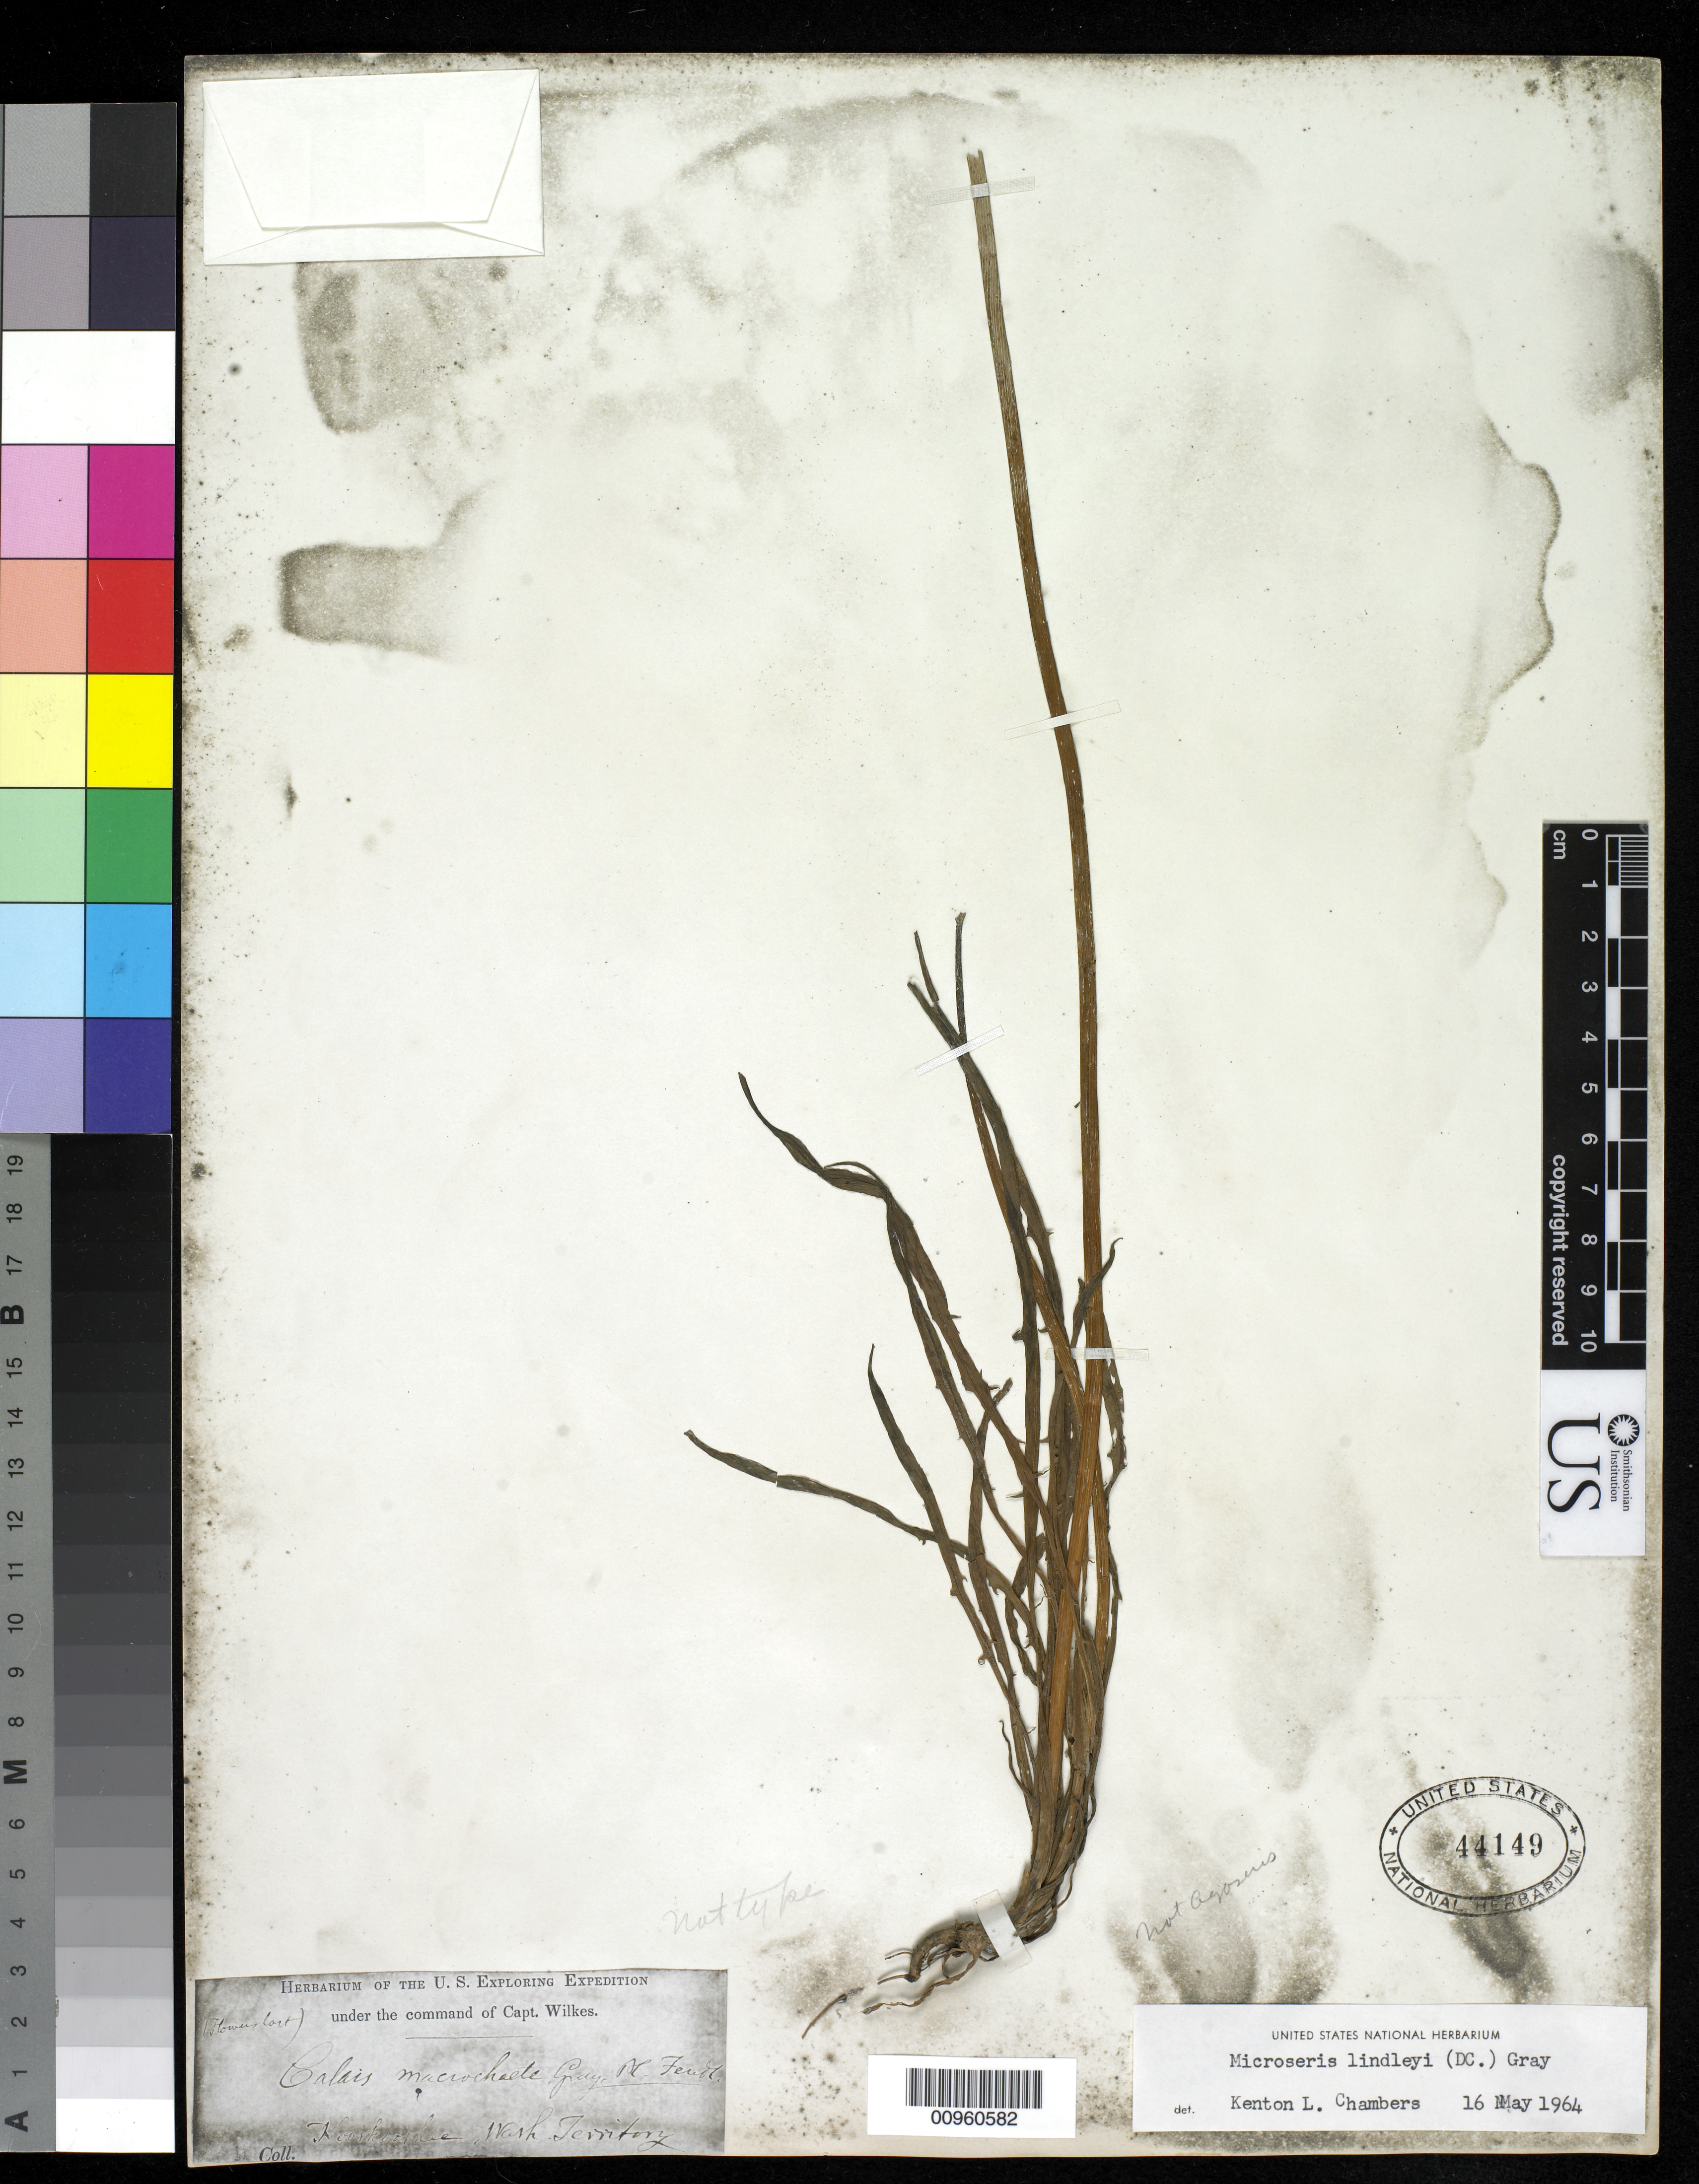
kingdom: Plantae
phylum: Tracheophyta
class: Magnoliopsida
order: Asterales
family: Asteraceae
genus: Uropappus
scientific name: Uropappus lindleyi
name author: (DC.) Nutt.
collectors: Wilkes Explor. Exped.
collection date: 1838/1842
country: United States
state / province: Washington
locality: Horrkoohcee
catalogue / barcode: US 44149